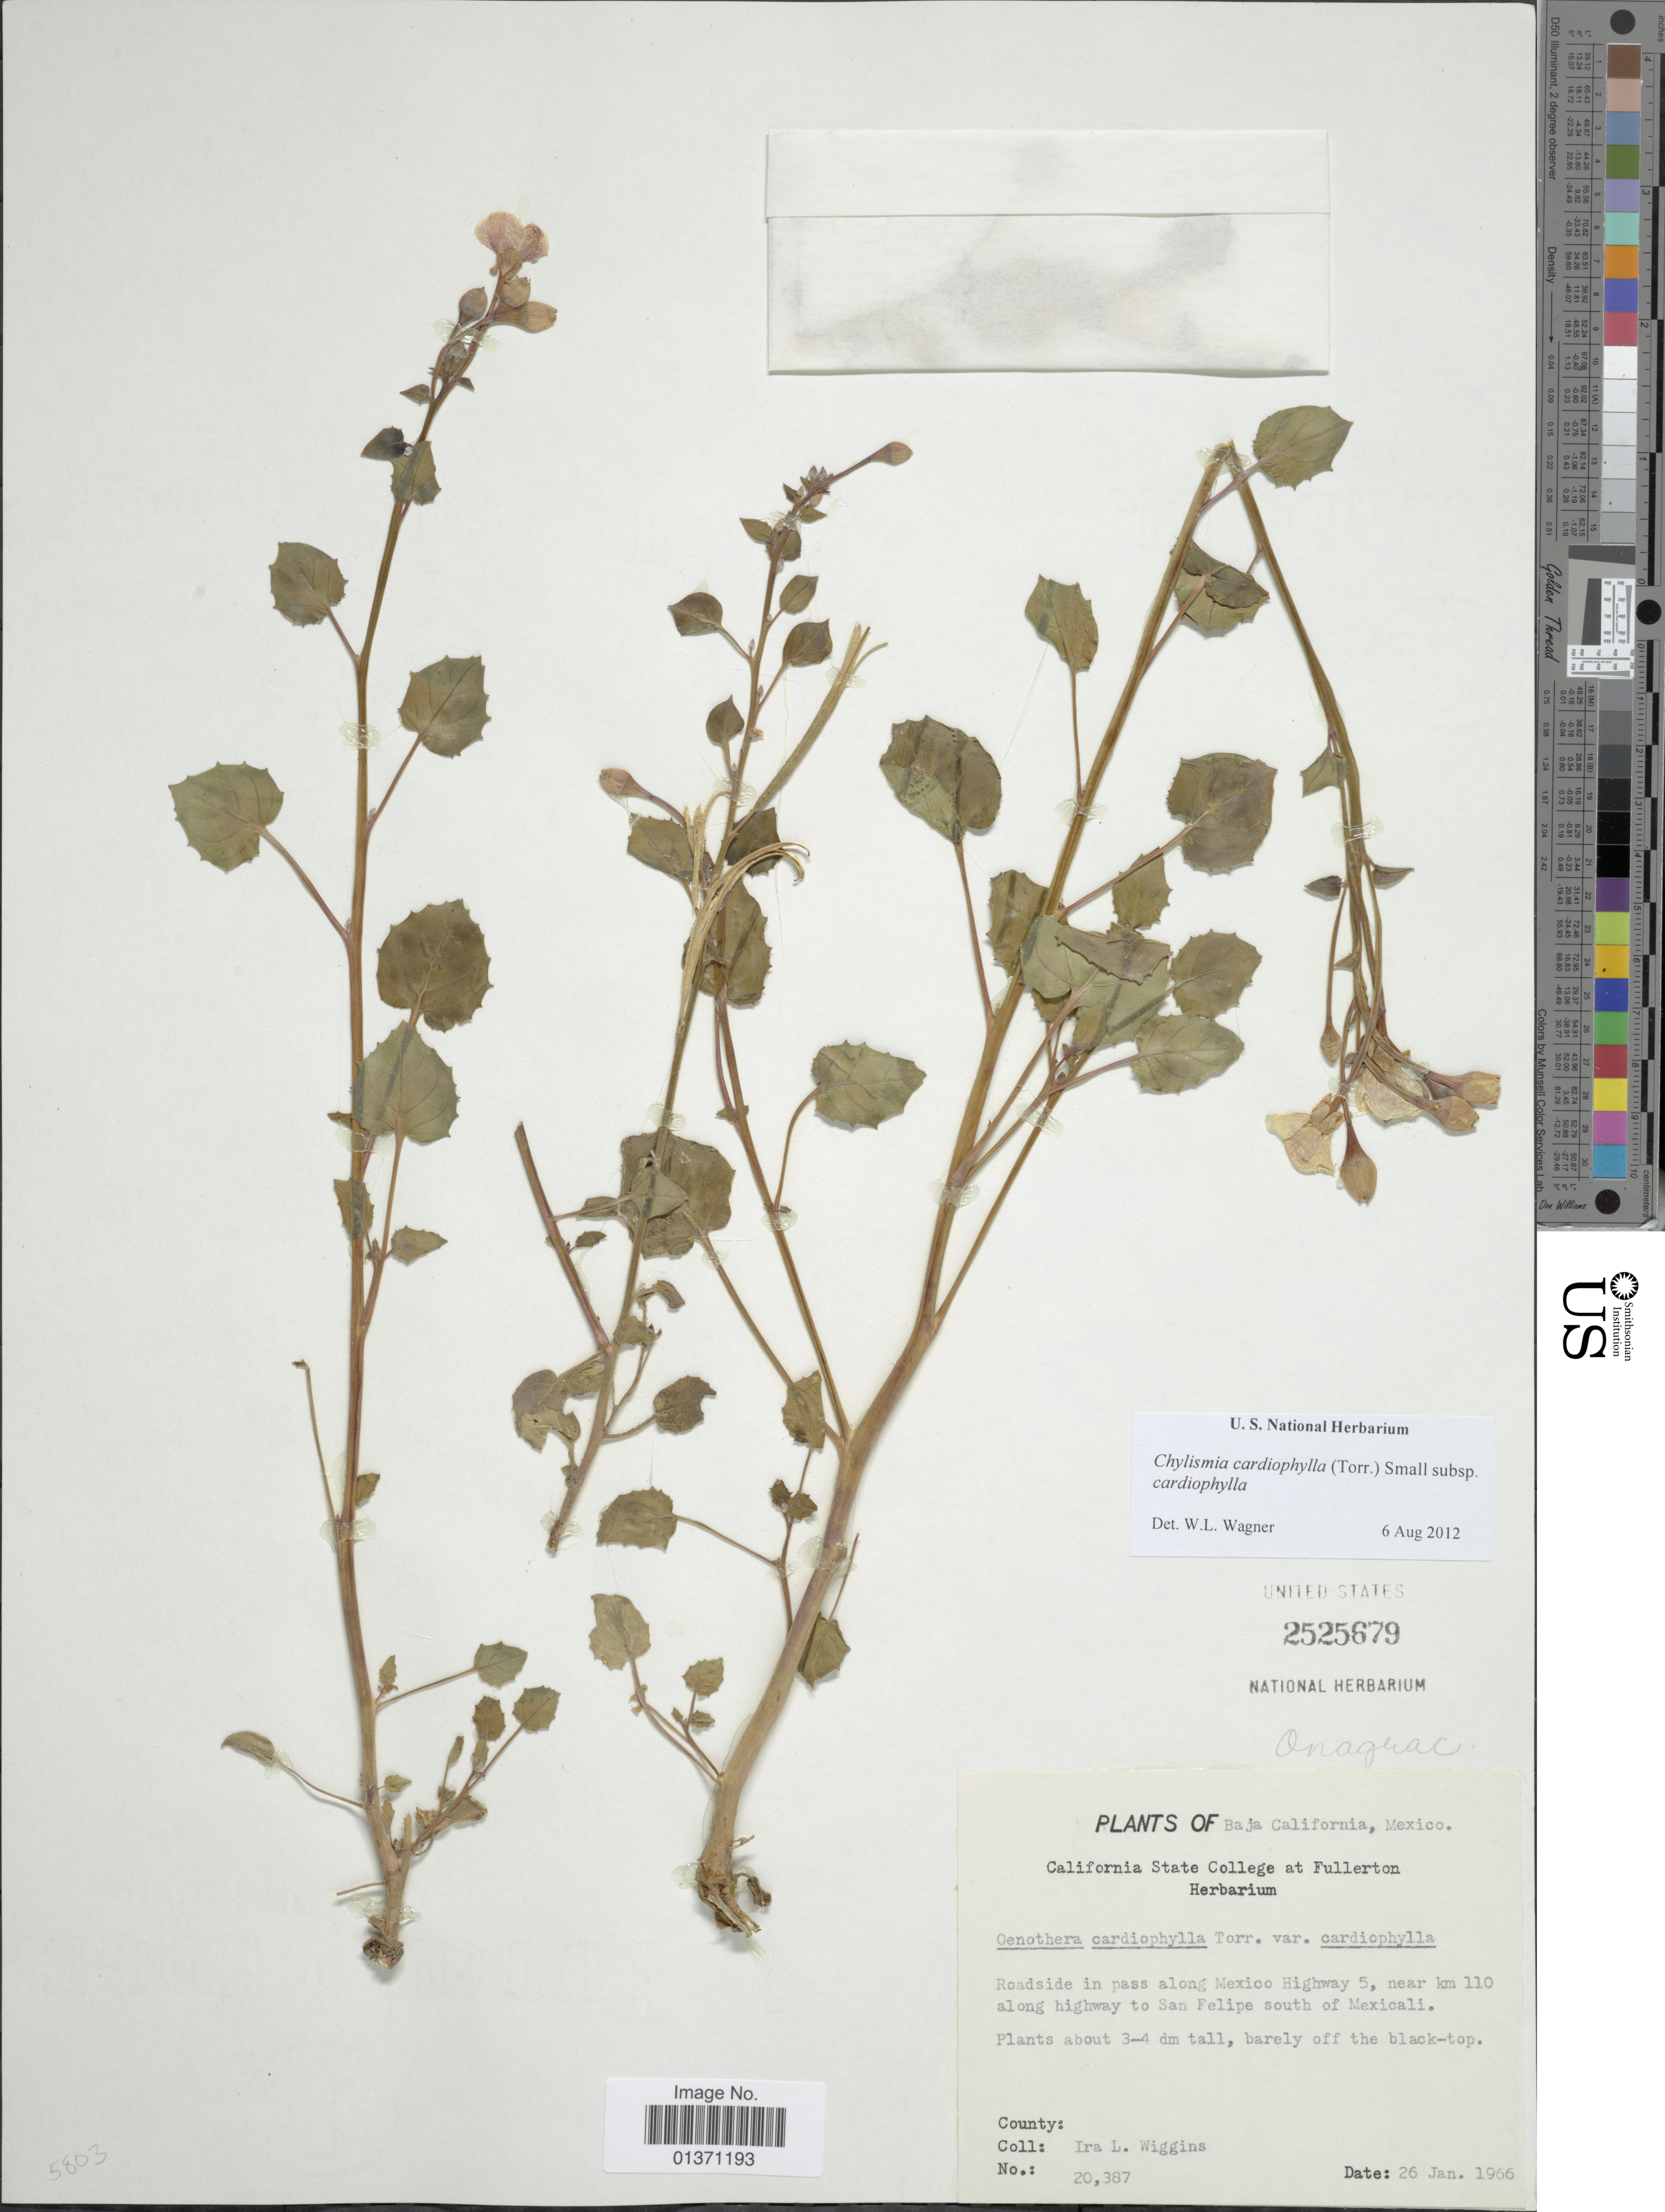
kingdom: Plantae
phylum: Tracheophyta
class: Magnoliopsida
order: Myrtales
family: Onagraceae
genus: Chylismia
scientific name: Chylismia cardiophylla subsp. cardiophylla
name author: (Torr.) Small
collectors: I. L. Wiggins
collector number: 20387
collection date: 1966-01-26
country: Mexico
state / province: Baja California Norte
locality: Roadside in pass along Mexico Highway 5, near km 110 along highway to San Felipe south of Mexicali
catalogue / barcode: US 2525679